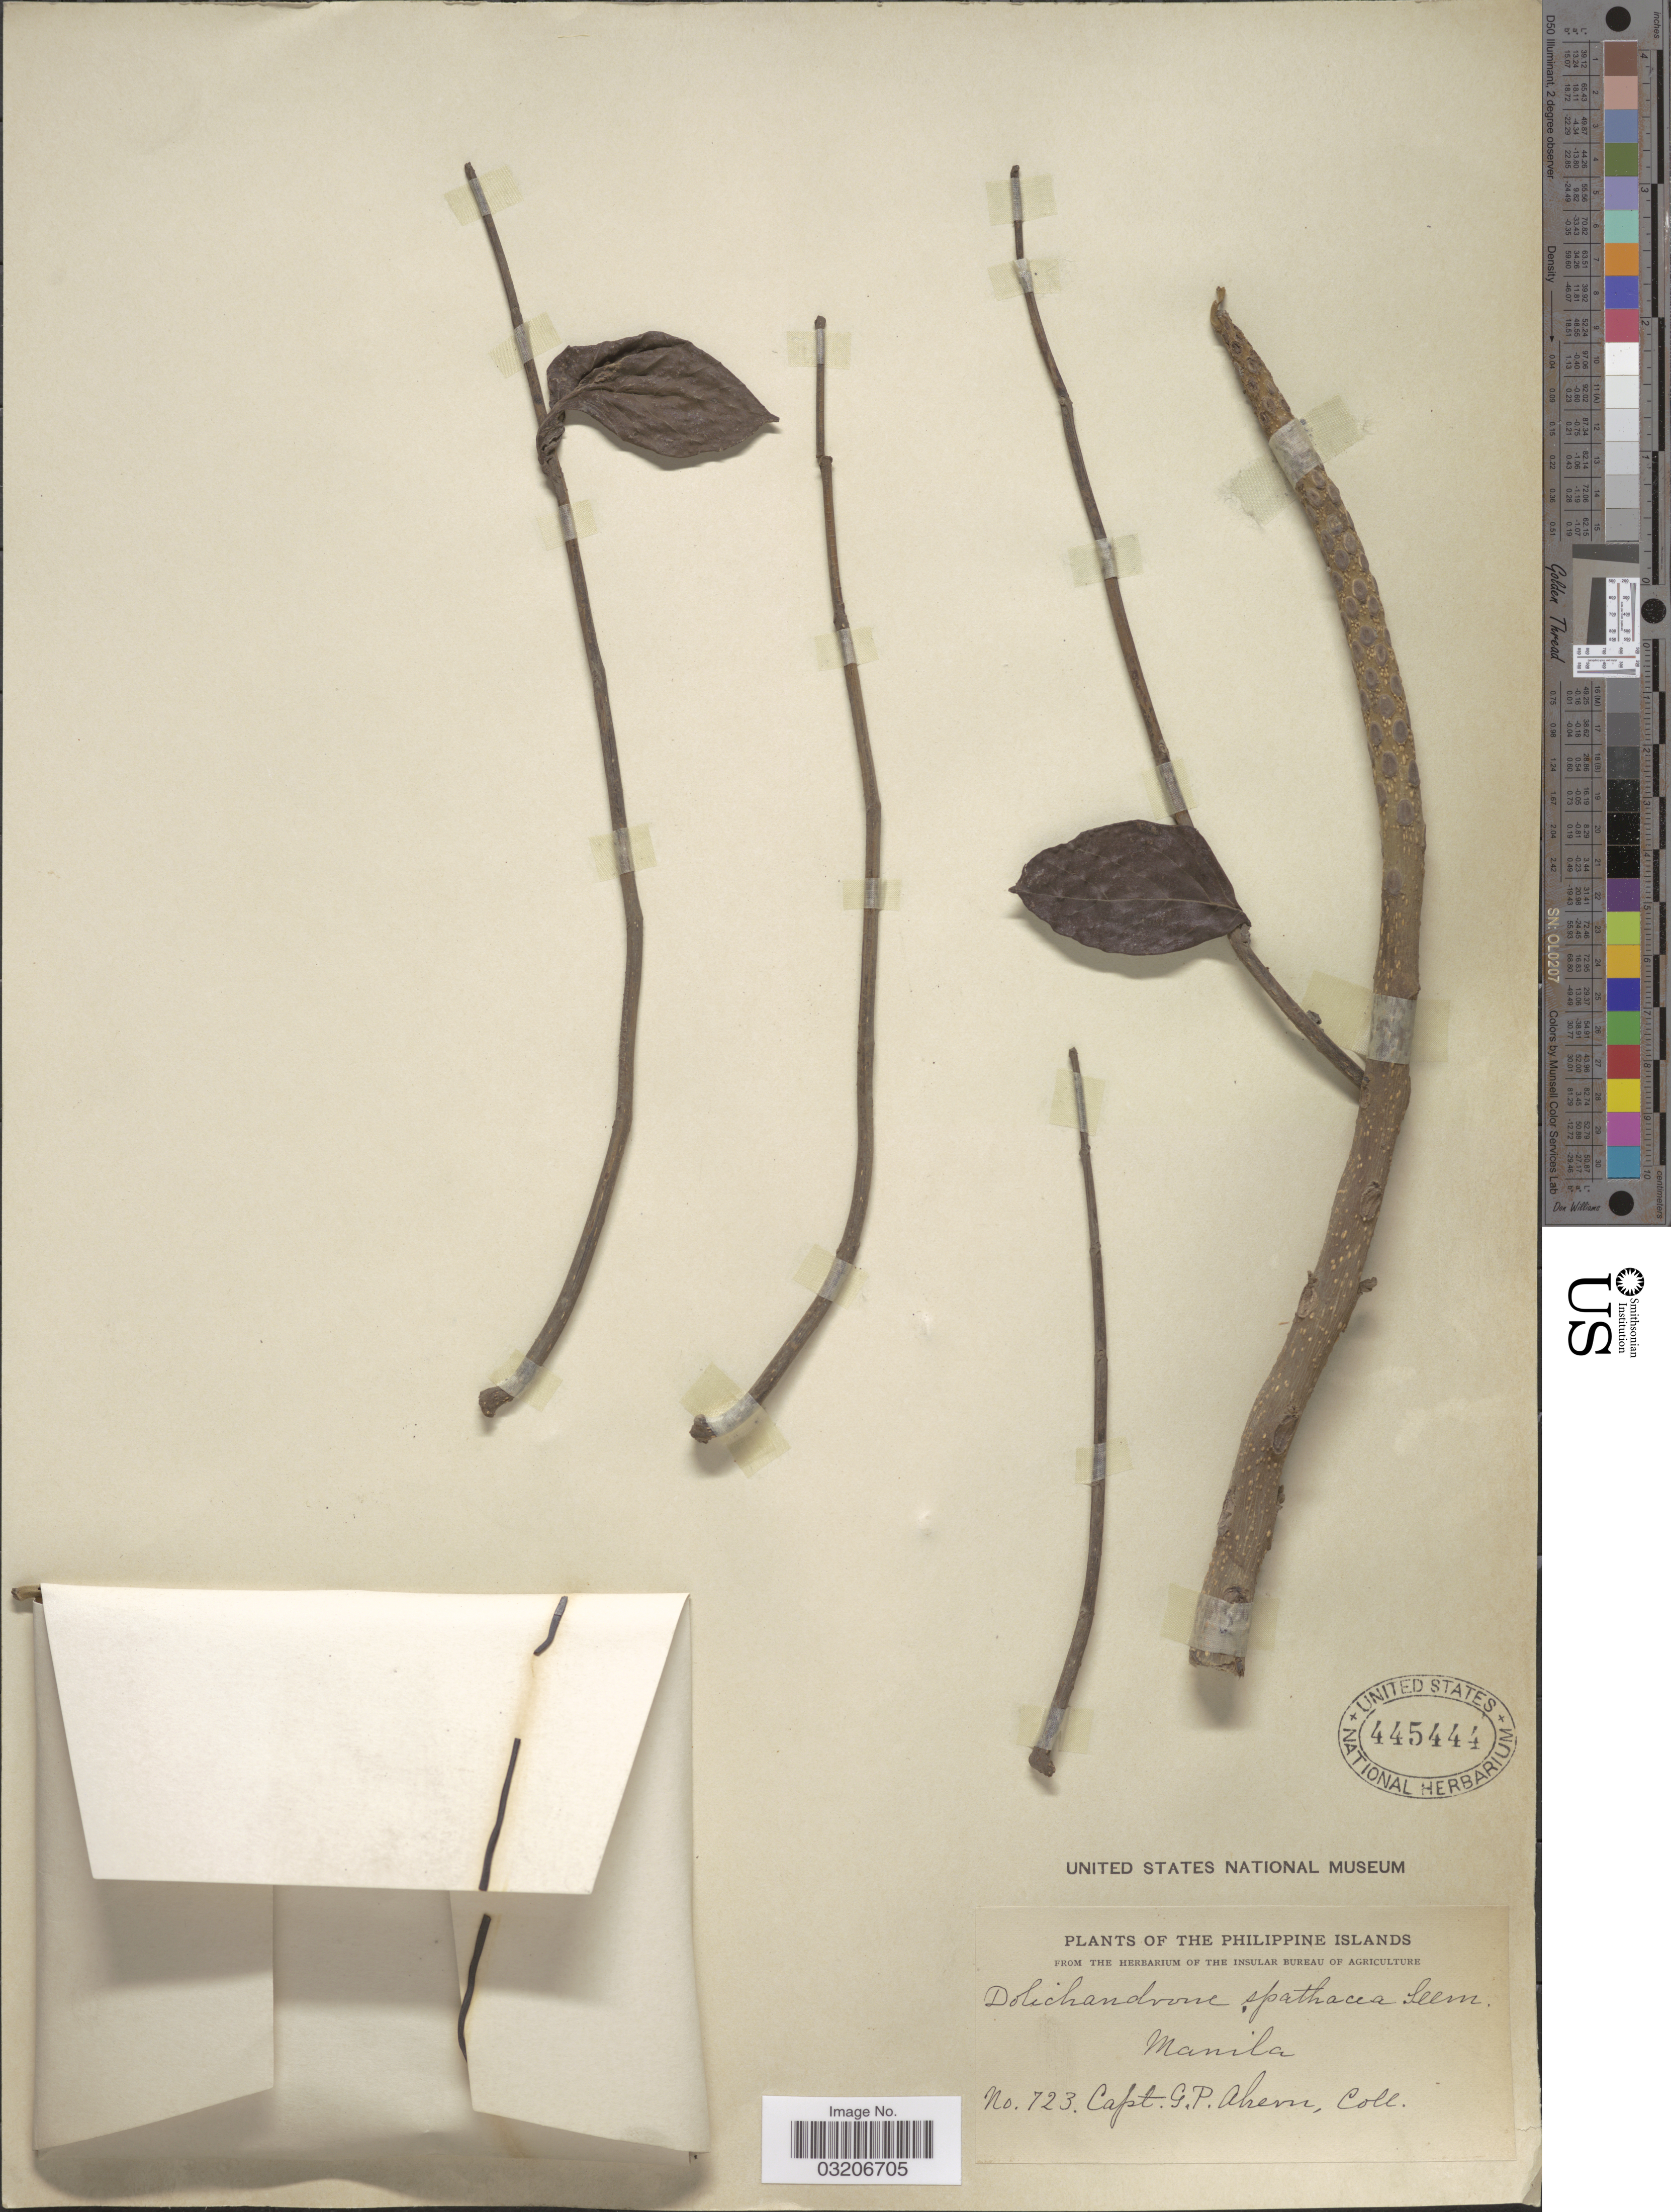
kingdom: Plantae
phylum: Tracheophyta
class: Magnoliopsida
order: Lamiales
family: Bignoniaceae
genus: Dolichandrone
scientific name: Dolichandrone spathacea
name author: (L. f.) K. Schum.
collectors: G. Ahern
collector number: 723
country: Philippines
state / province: National Capital Region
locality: The Philippine Islands. Manila.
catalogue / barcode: US 445444